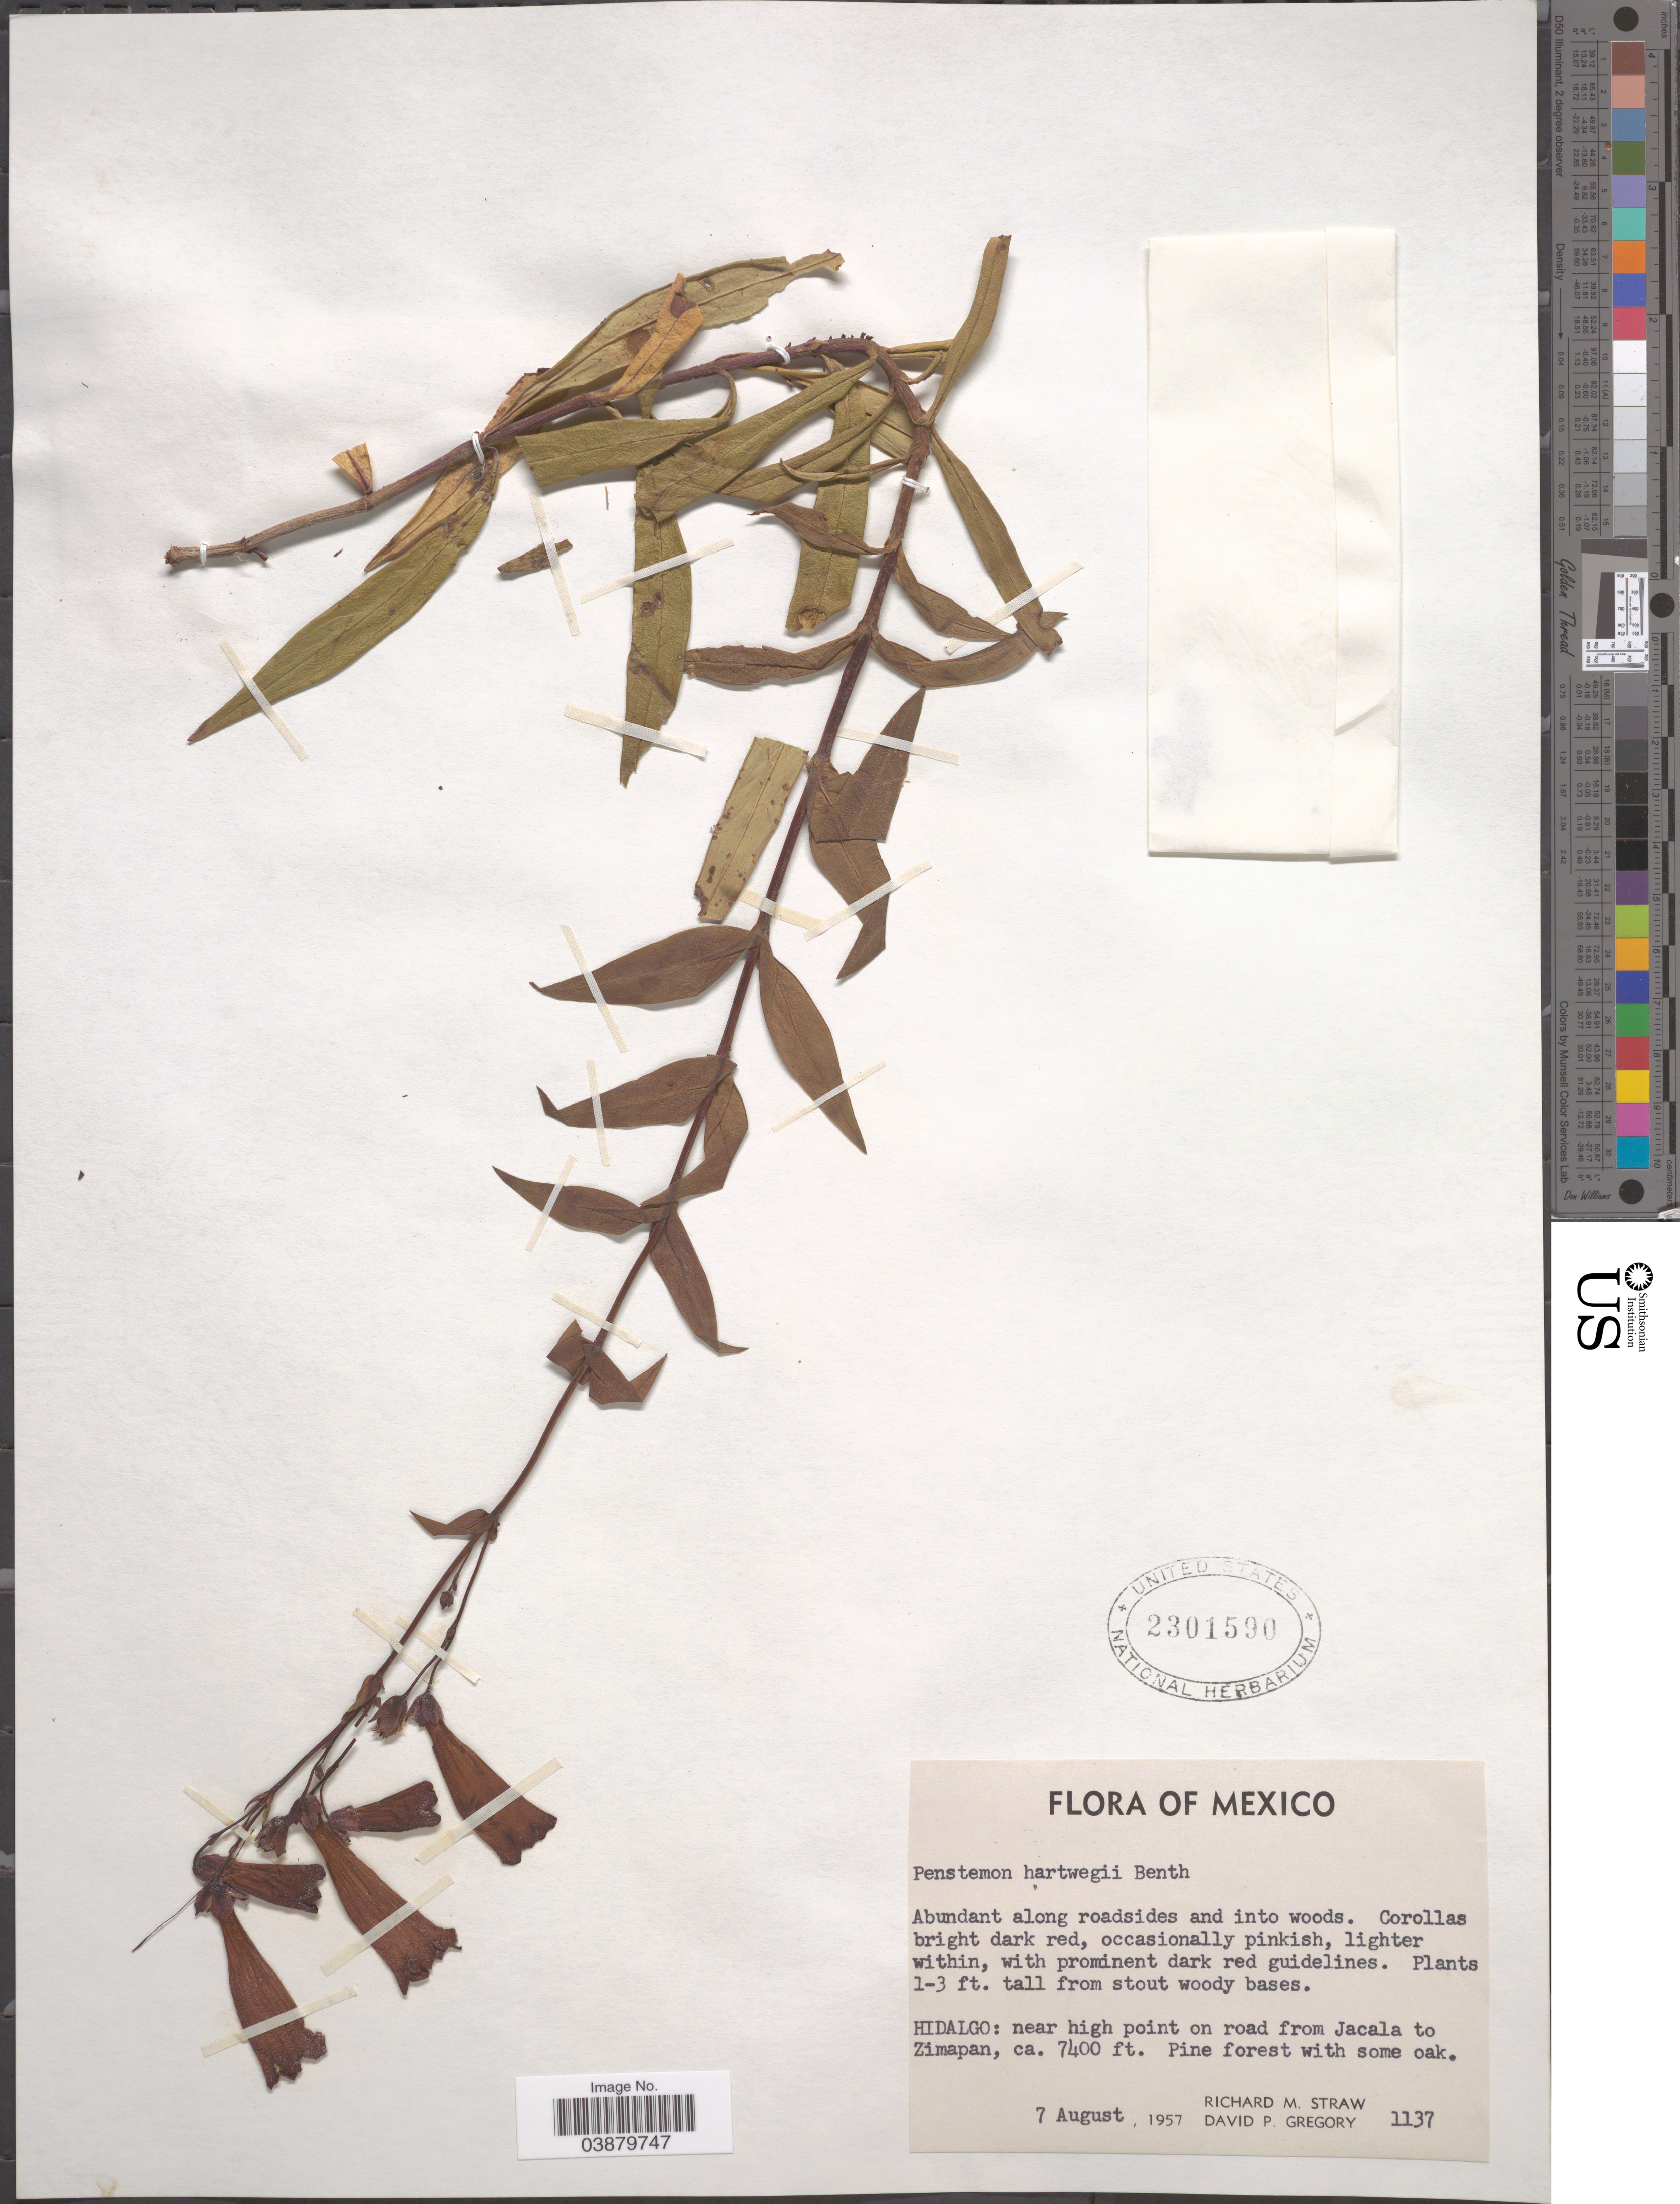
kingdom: Plantae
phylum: Tracheophyta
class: Magnoliopsida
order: Lamiales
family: Plantaginaceae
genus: Penstemon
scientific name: Penstemon hartwegi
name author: Benth.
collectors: R. M. Straw & D. Gregory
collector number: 1137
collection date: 1957-08-07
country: Mexico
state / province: Hidalgo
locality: Near high point on road from Jacala to Zimapan.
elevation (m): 2256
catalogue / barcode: US 2301590